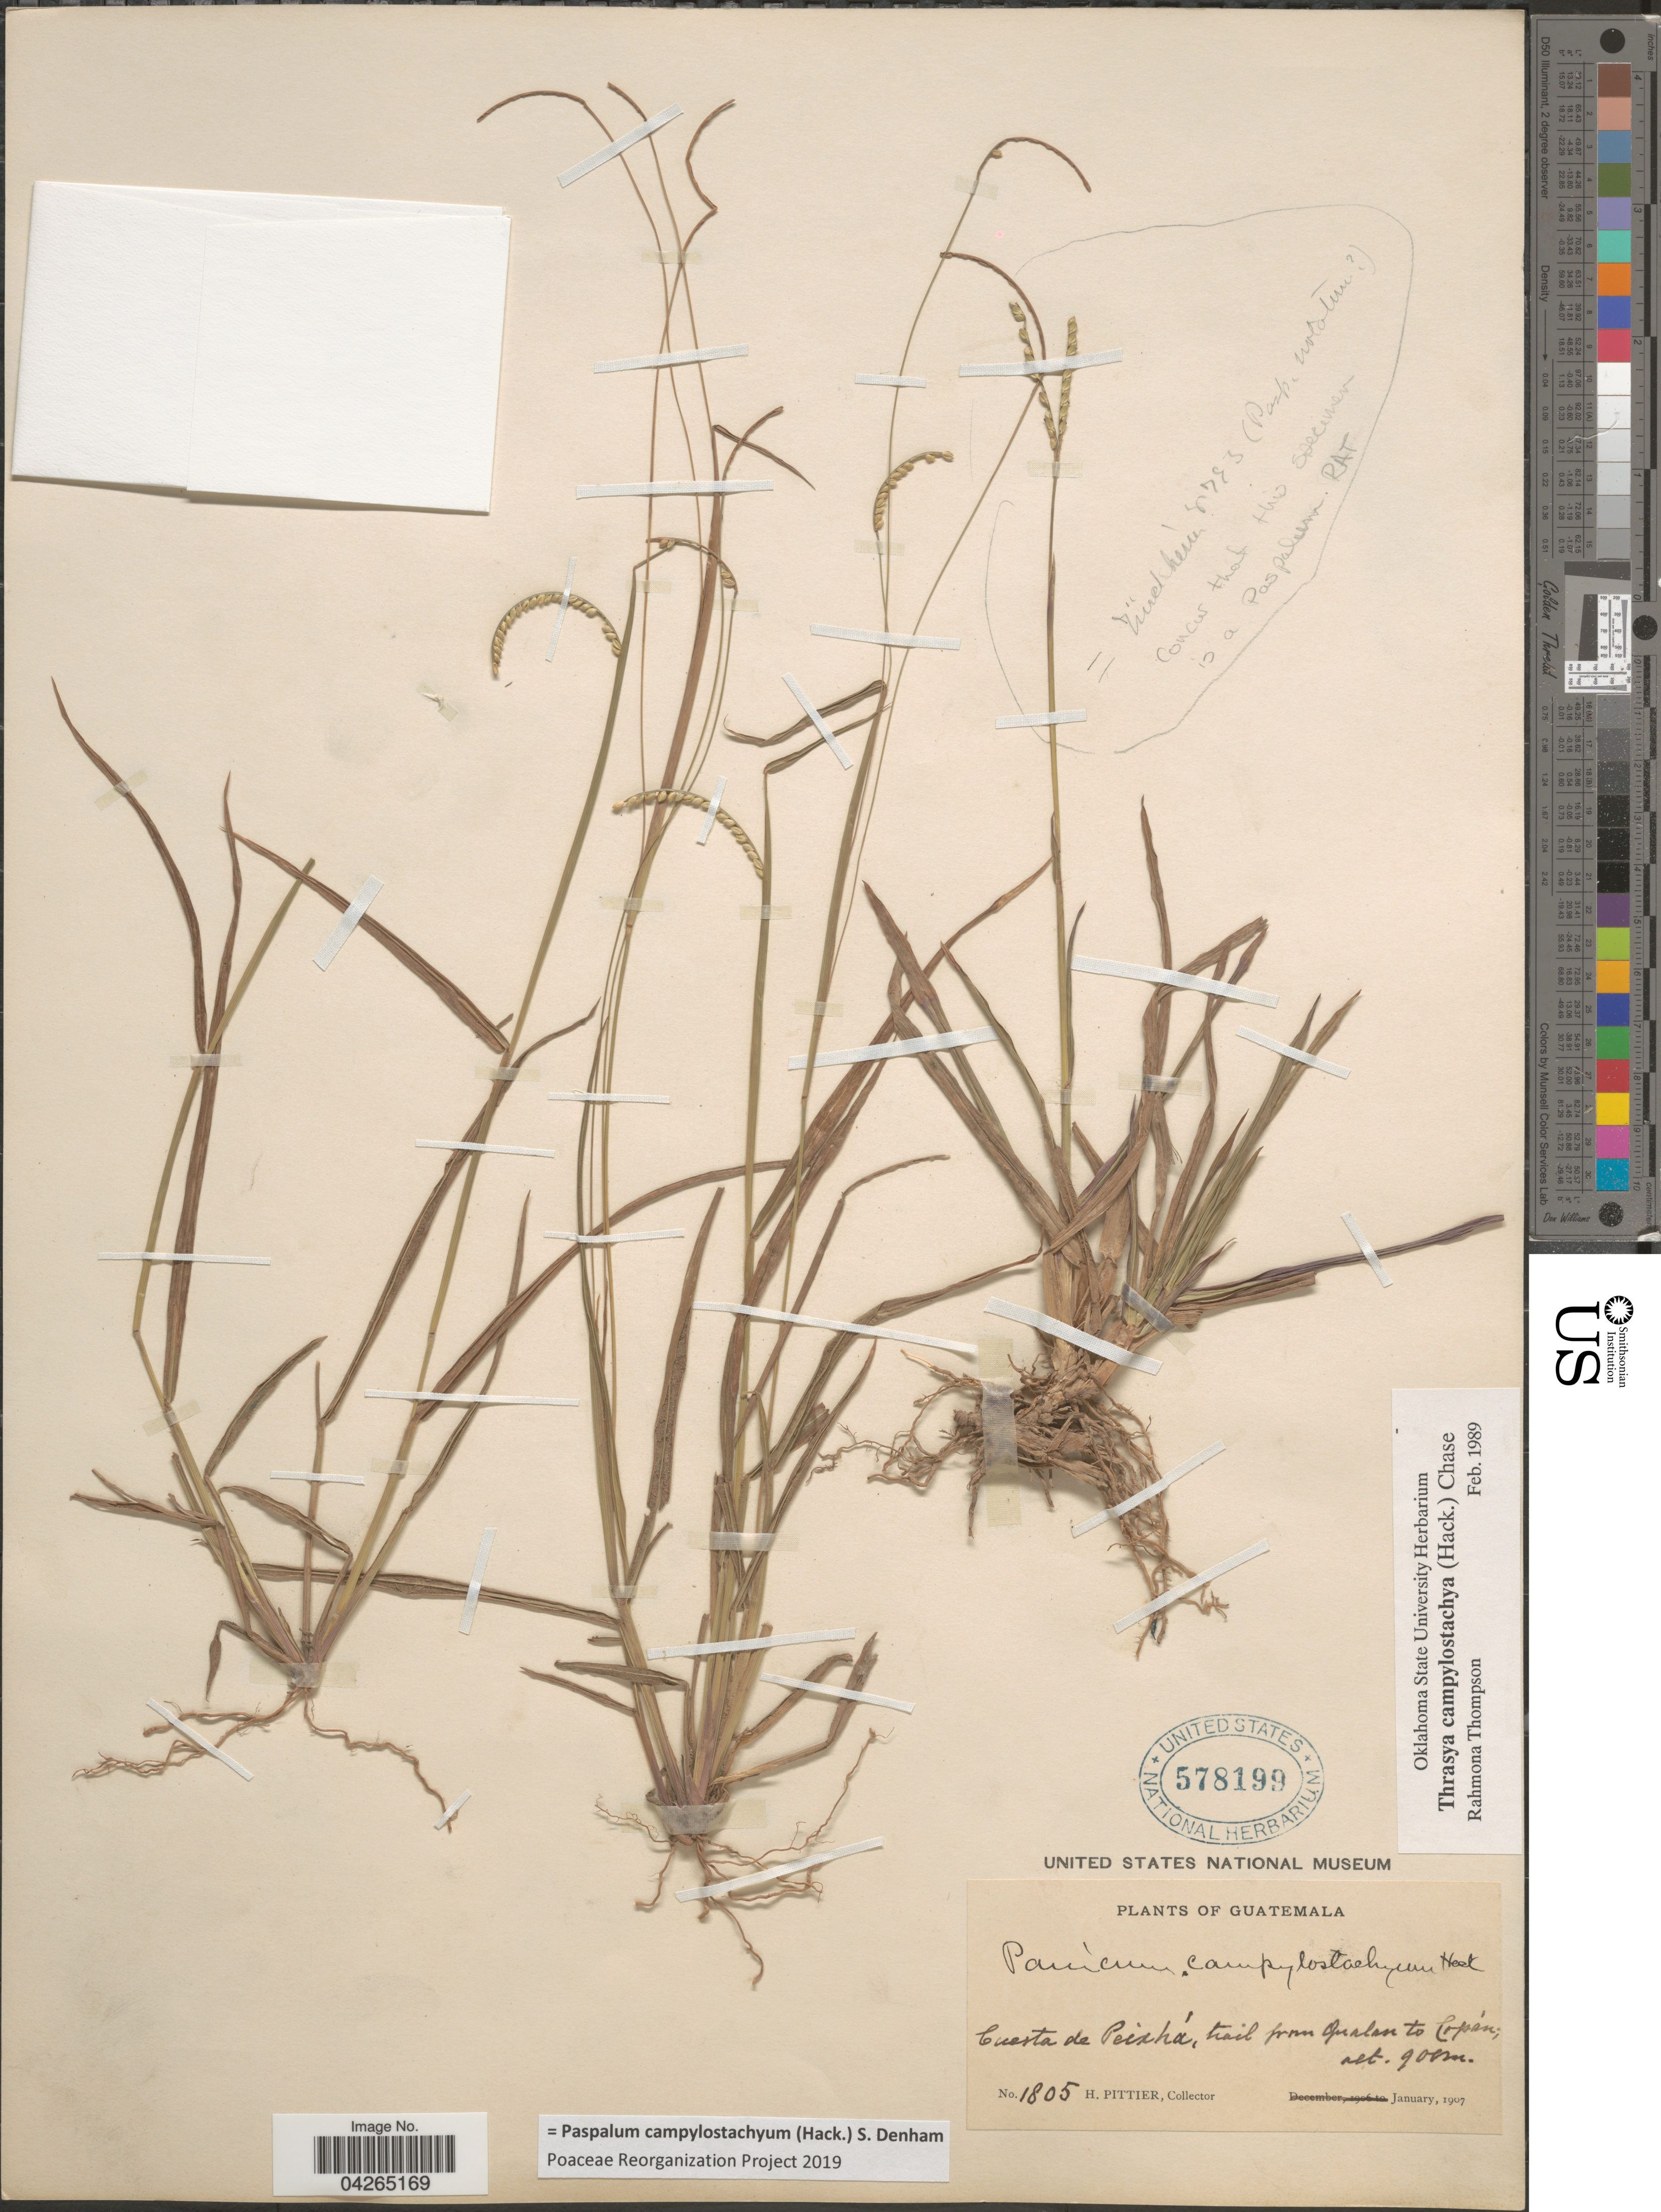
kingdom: Plantae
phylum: Tracheophyta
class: Liliopsida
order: Poales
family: Poaceae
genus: Paspalum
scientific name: Paspalum campylostachyum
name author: (Hack.) S. Denham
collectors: H. F. Pittier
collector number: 1805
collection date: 1907-01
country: Guatemala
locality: Cuesta de Peixhá, trail from Gualan to Copán.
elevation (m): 900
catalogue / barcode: US 578199